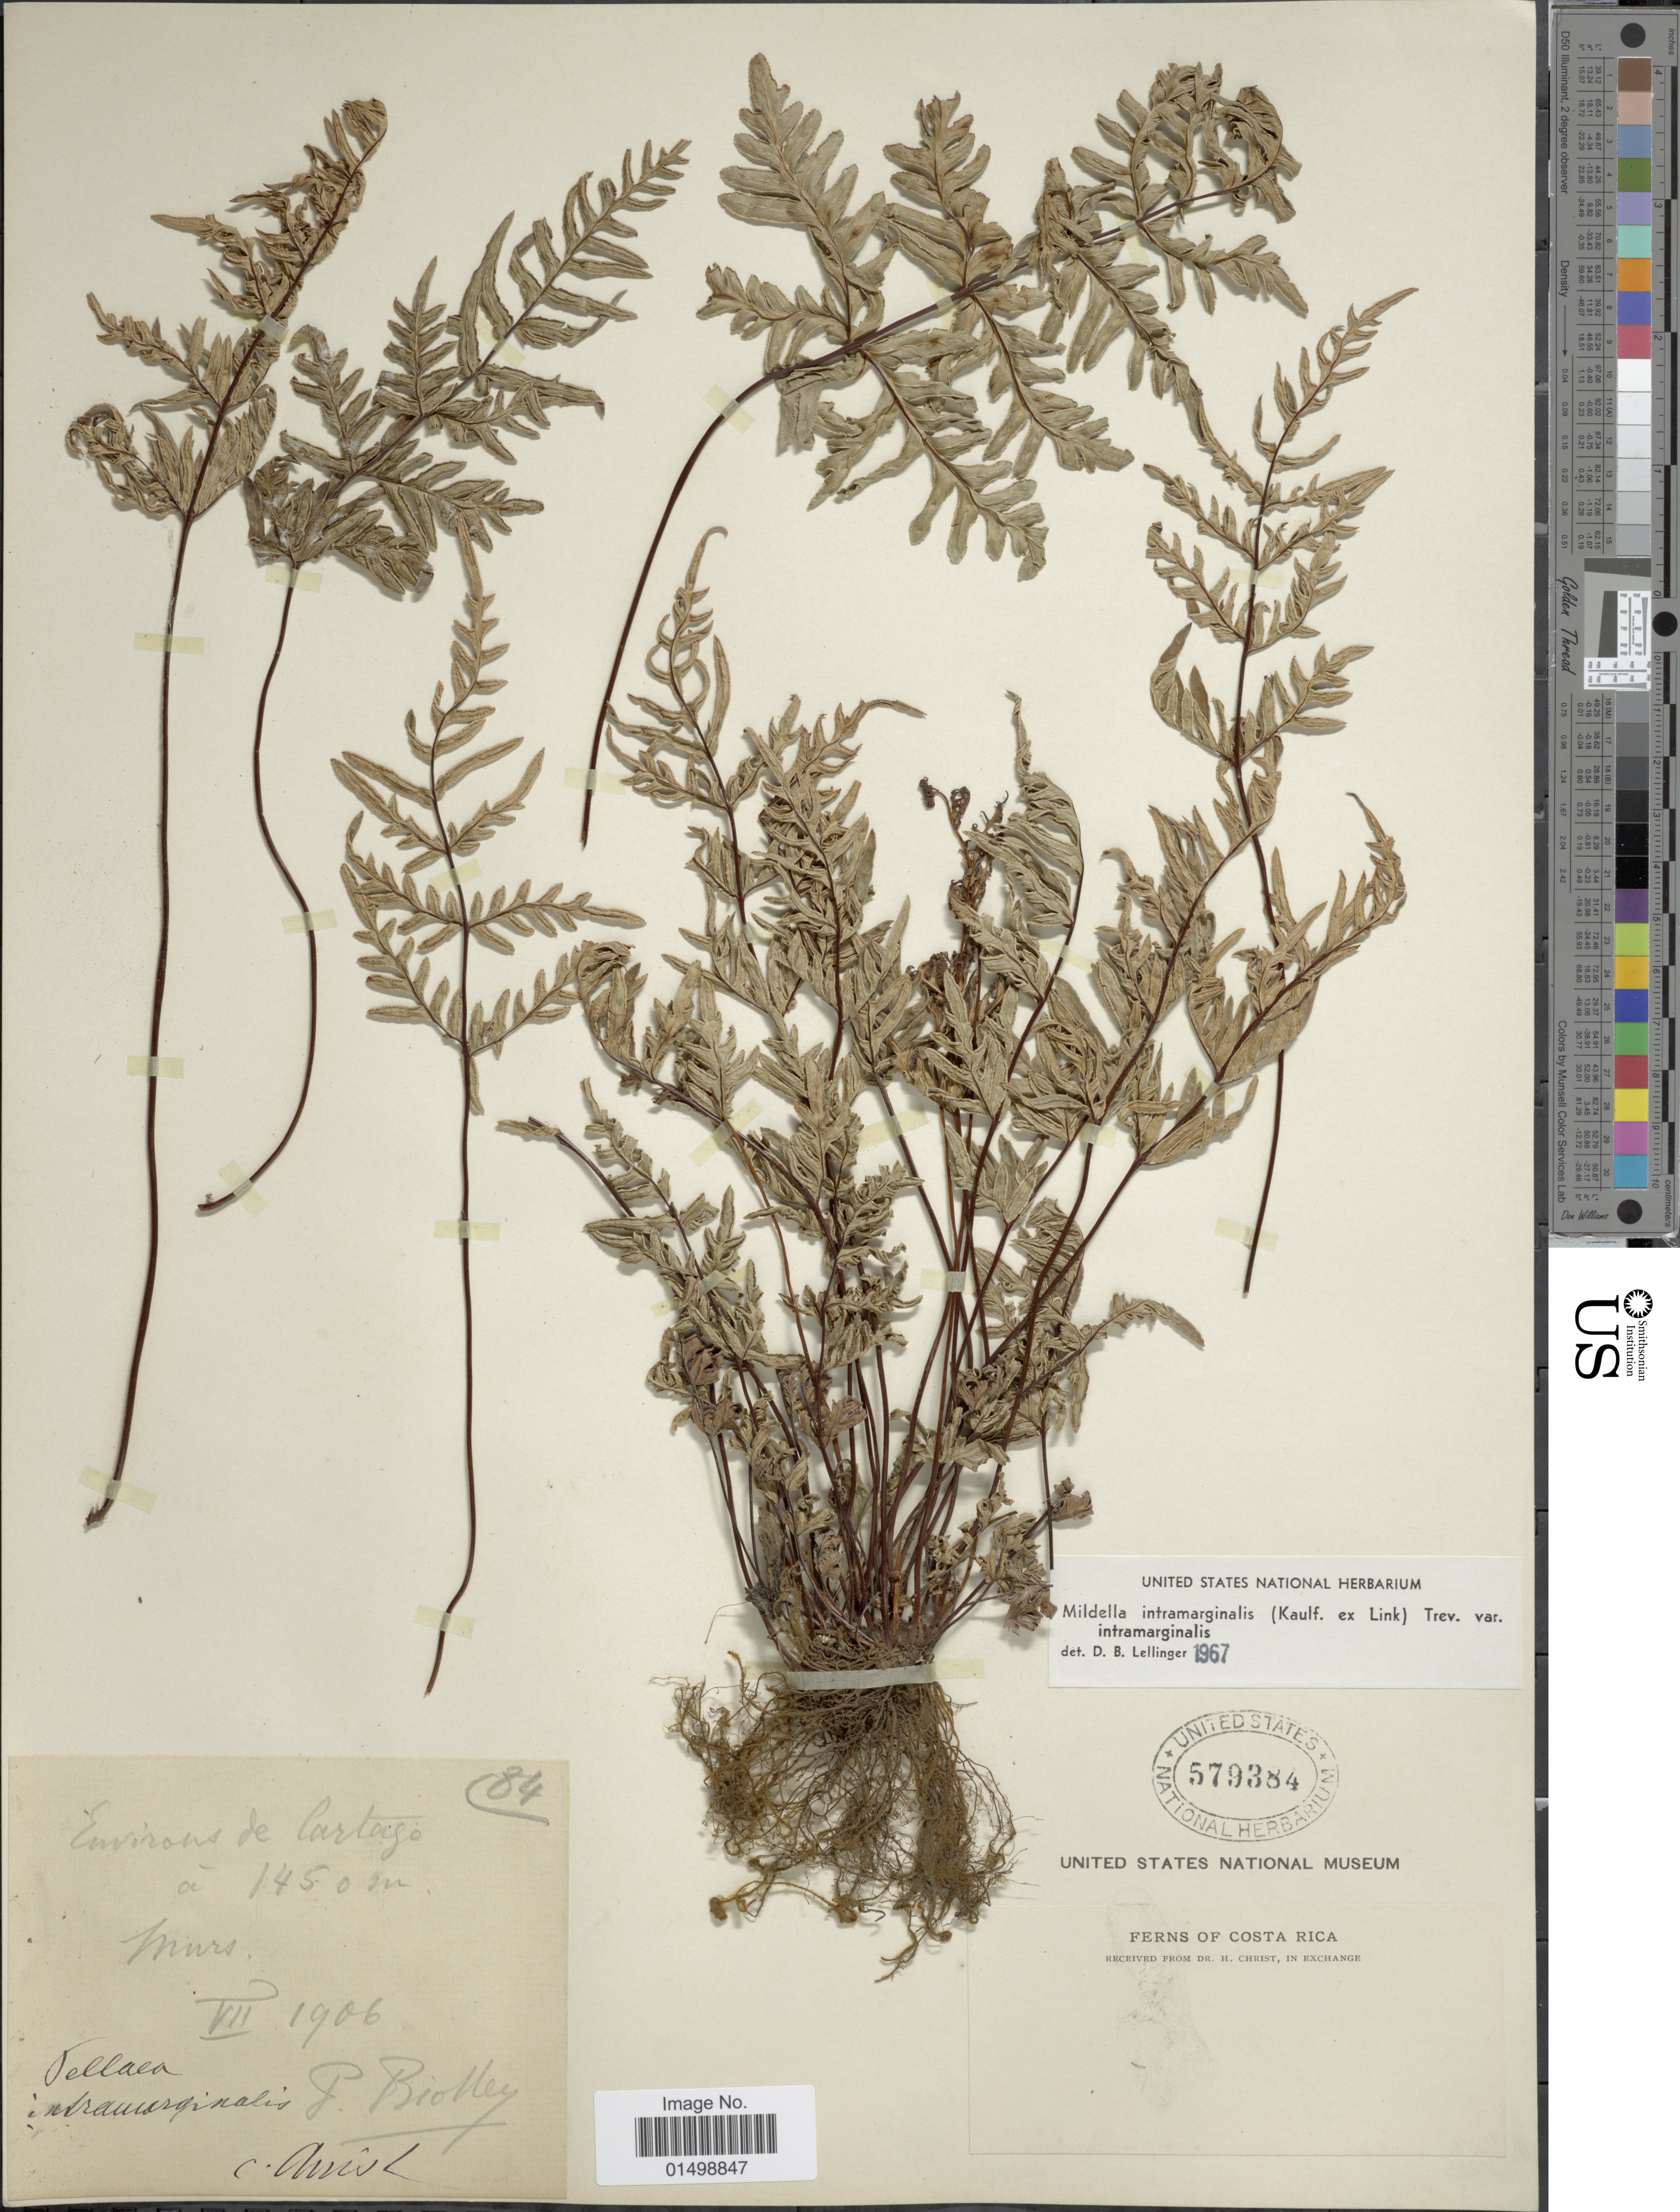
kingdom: Plantae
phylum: Tracheophyta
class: Polypodiopsida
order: Polypodiales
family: Pteridaceae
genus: Cheilanthes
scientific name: Cheilanthes intramarginalis var. intramarginalis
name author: (Kaulf.) Hook.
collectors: P. Biolley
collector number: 84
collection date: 1906-07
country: Costa Rica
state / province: Cartago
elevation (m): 1450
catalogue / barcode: US 579384